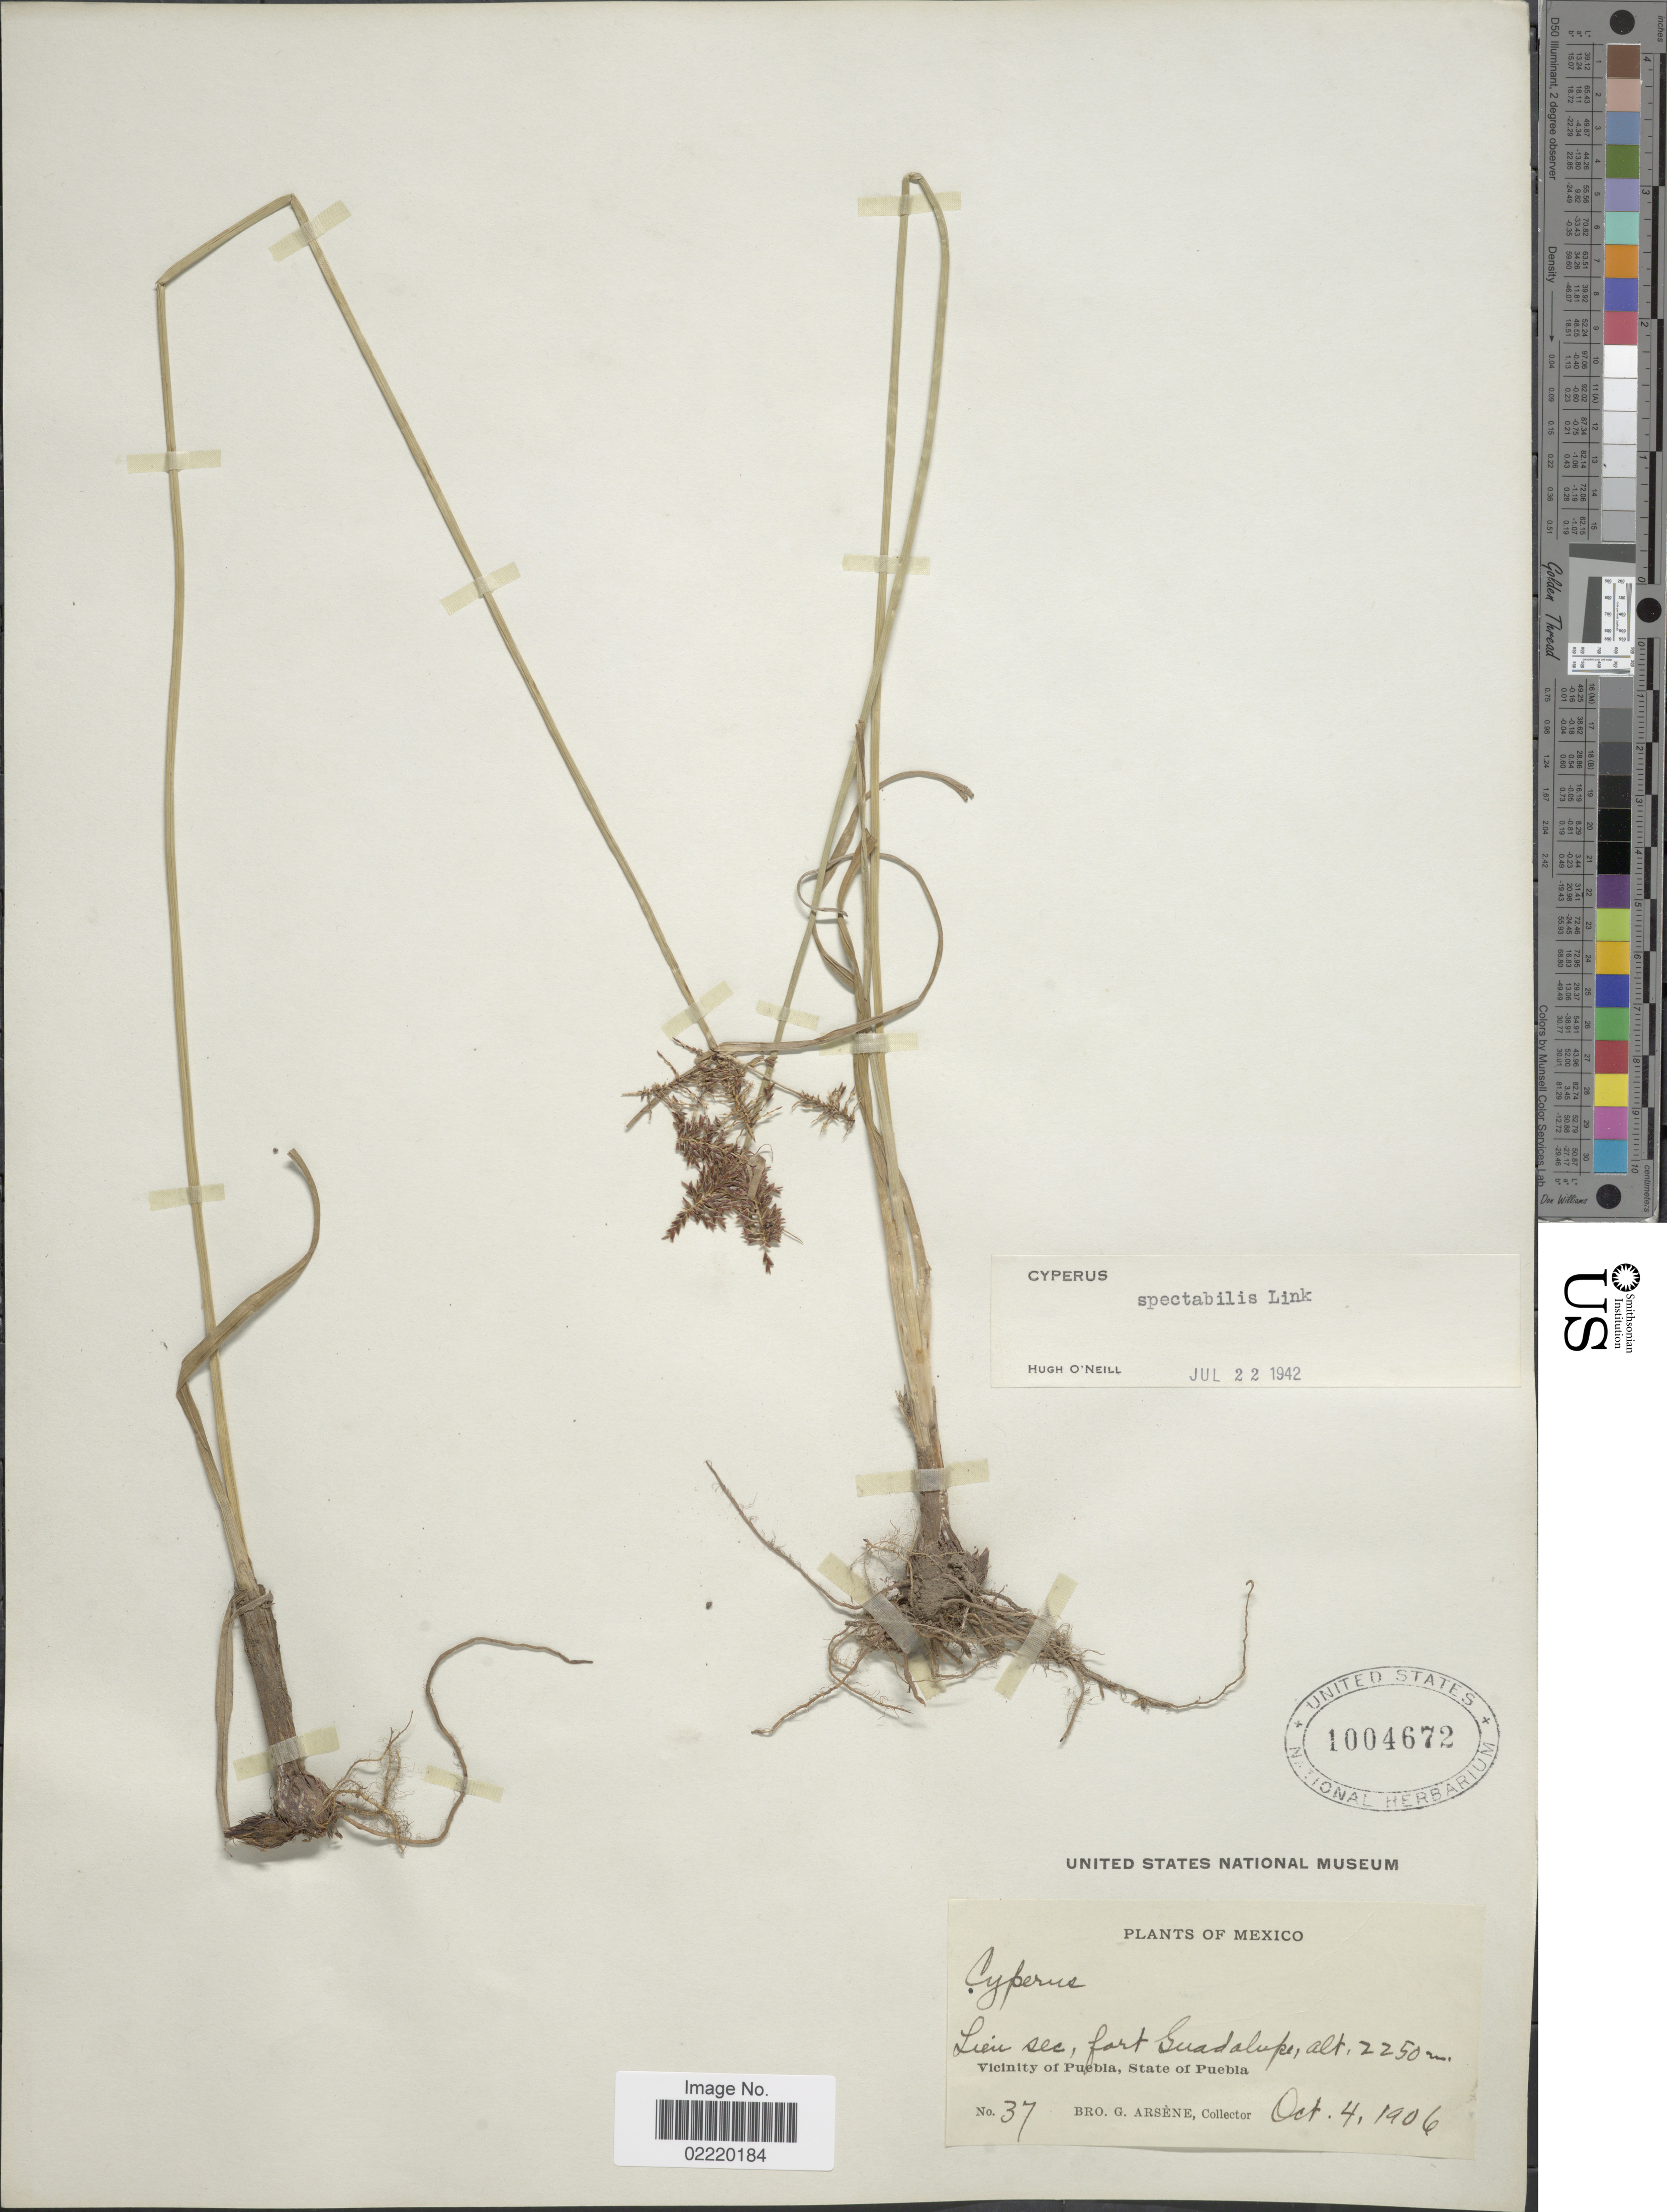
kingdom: Plantae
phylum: Tracheophyta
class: Liliopsida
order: Poales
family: Cyperaceae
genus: Cyperus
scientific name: Cyperus spectabilis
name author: Link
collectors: Bro. G. Arsène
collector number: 37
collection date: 1906-10-04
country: Mexico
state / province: Puebla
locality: Lieu sec, fort Guadalupe, Vicinity of Puebla.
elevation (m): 2250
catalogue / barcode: US 1004672